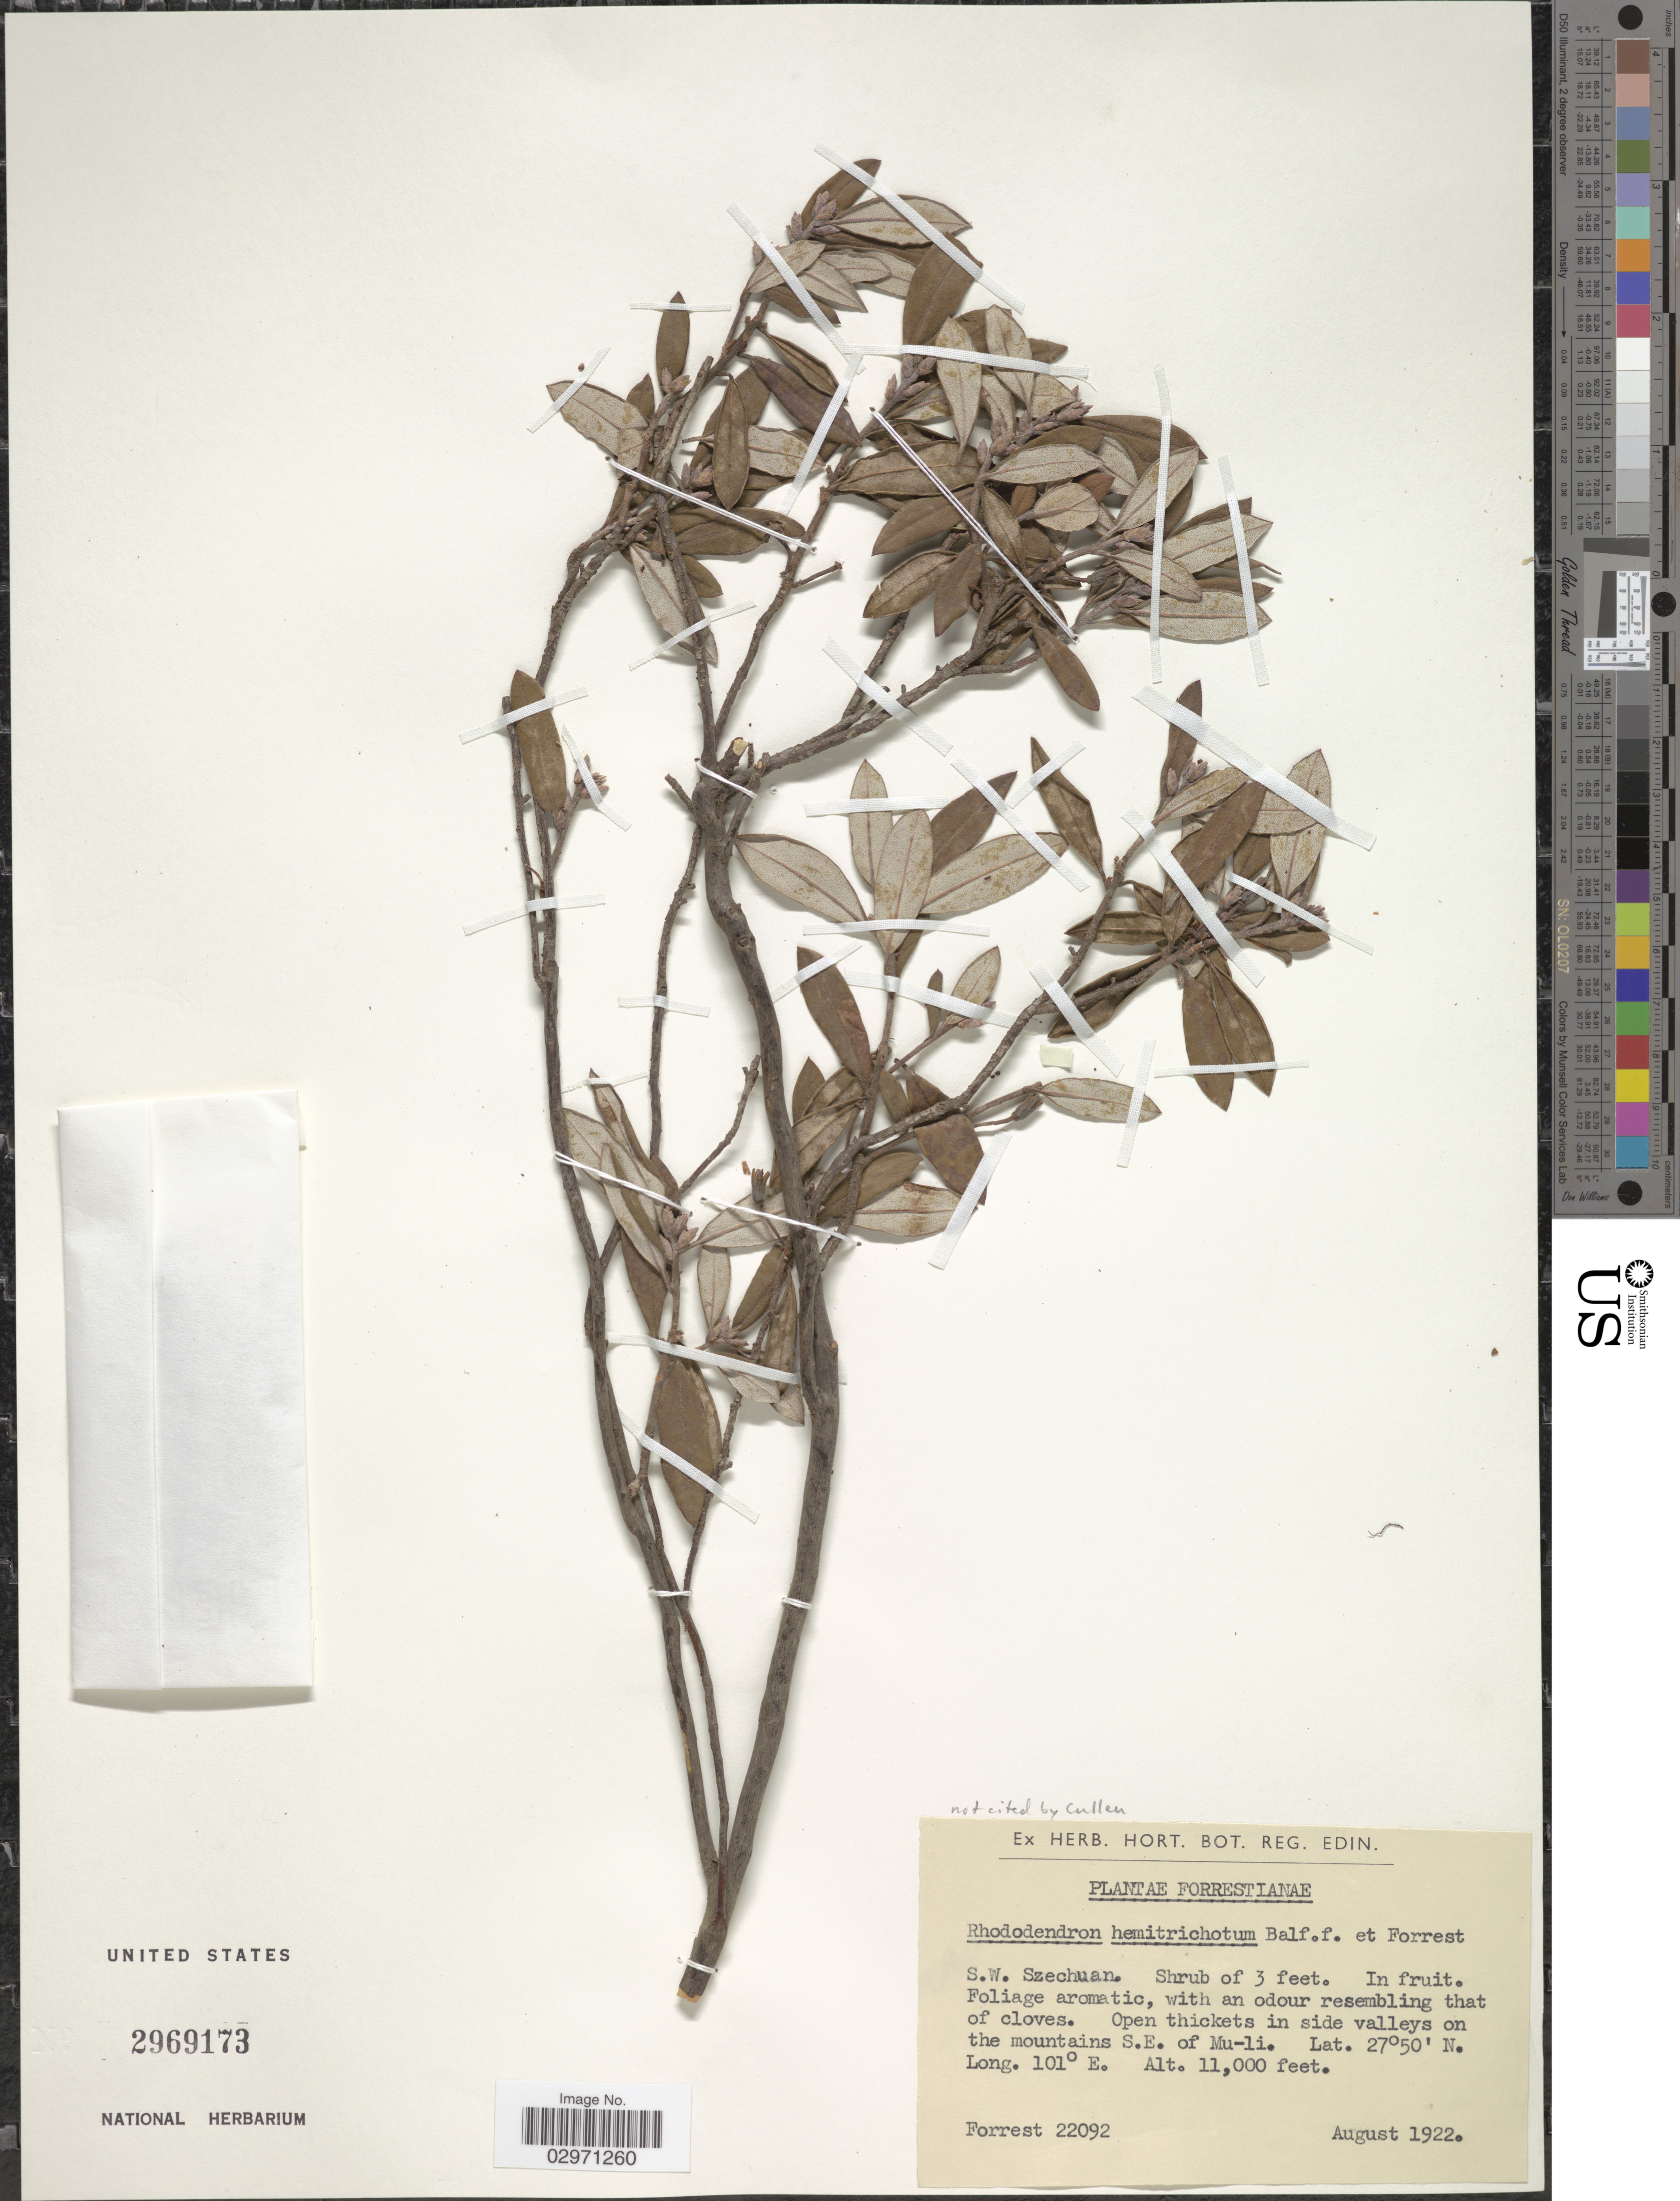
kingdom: Plantae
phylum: Tracheophyta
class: Magnoliopsida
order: Ericales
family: Ericaceae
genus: Rhododendron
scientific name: Rhododendron hemitrichotum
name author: Balf. f. & Forrest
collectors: -. Forrest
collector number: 22092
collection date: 1922-08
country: China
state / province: Sichuan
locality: S.W. Szechuan. In side valleys on the mountains S.E. of Muli.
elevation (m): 3353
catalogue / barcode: US 2969173